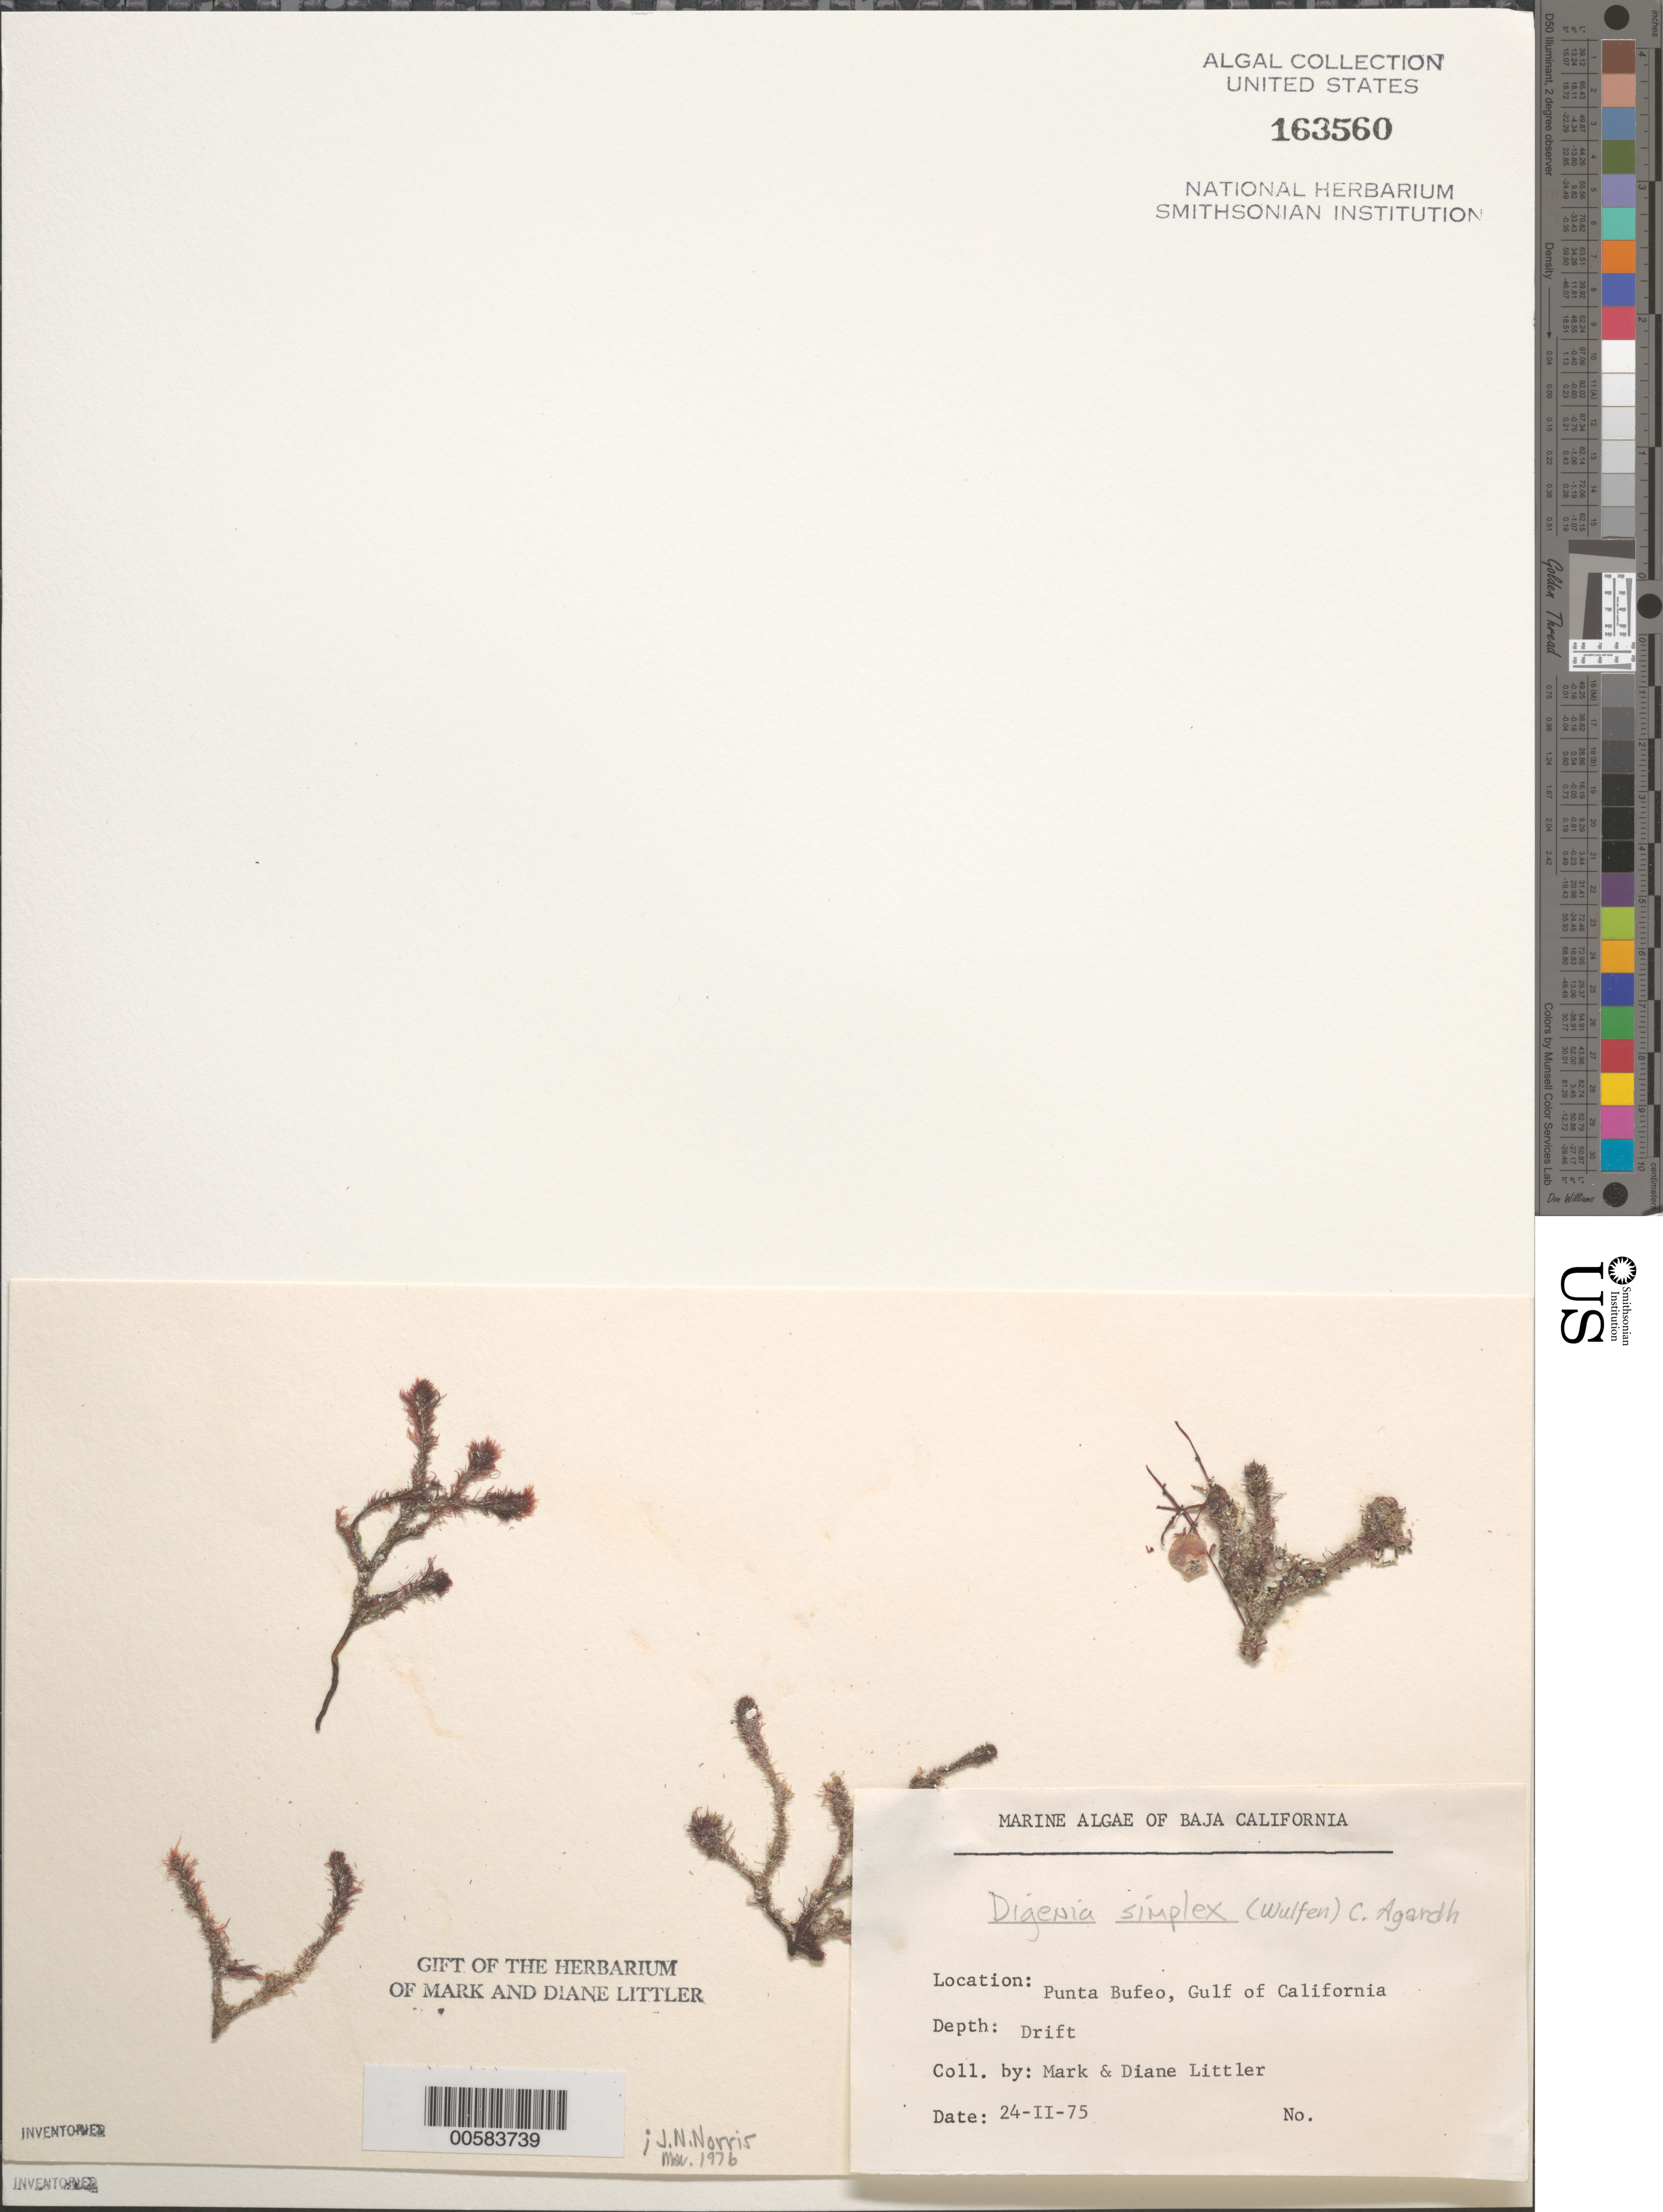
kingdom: Plantae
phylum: Rhodophyta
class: Florideophyceae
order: Ceramiales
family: Rhodomelaceae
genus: Digenea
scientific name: Digenea simplex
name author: (Wulfen) C. Agardh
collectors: M. M. Littler & D. S. Littler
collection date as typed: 24 Feb 1975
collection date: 1975-02-24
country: Mexico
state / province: Baja California Norte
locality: Punta Bufeo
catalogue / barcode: US 163560